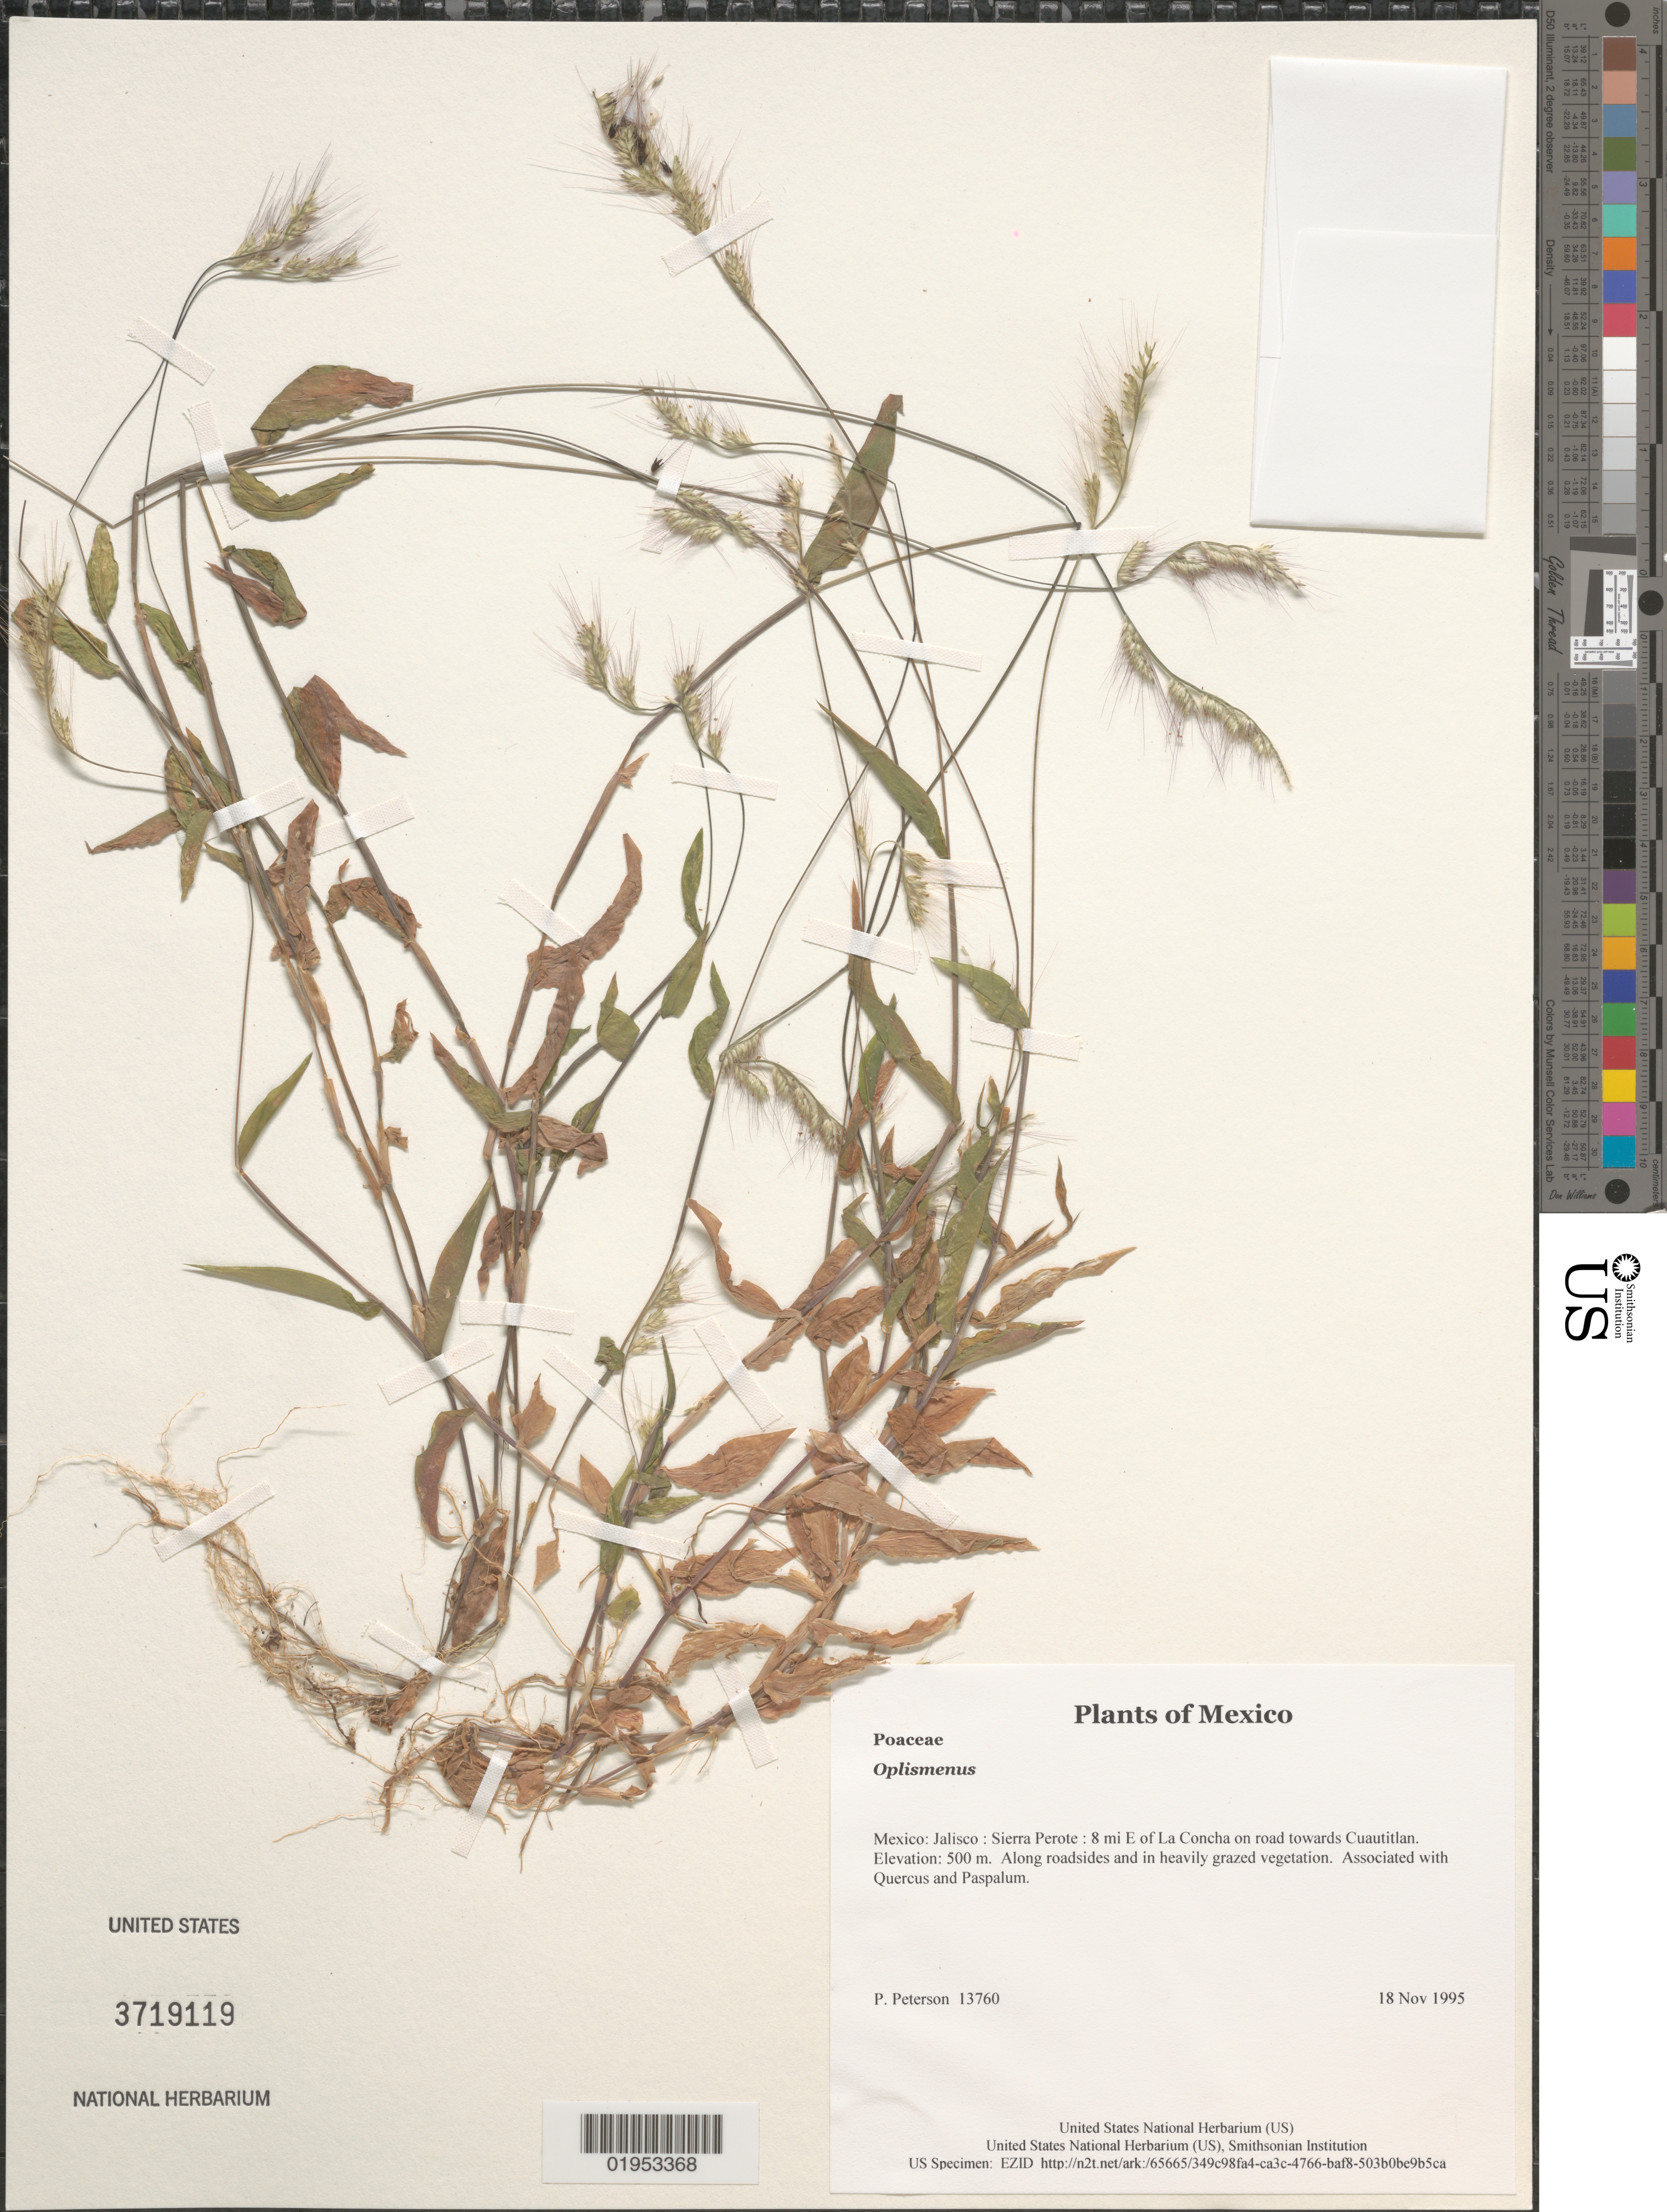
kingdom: Plantae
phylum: Tracheophyta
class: Liliopsida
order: Poales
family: Poaceae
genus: Oplismenus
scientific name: Oplismenus sp.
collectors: P. M. Peterson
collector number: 13760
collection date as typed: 18 Nov 1995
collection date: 1995-11-18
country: Mexico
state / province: Jalisco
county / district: Sierra Perote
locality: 8 mi E of La Concha on road towards Cuautitlan.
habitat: Along roadsides and in heavily grazed vegetation. Associated with Quercus and Paspalum.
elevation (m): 500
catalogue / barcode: US 3719119